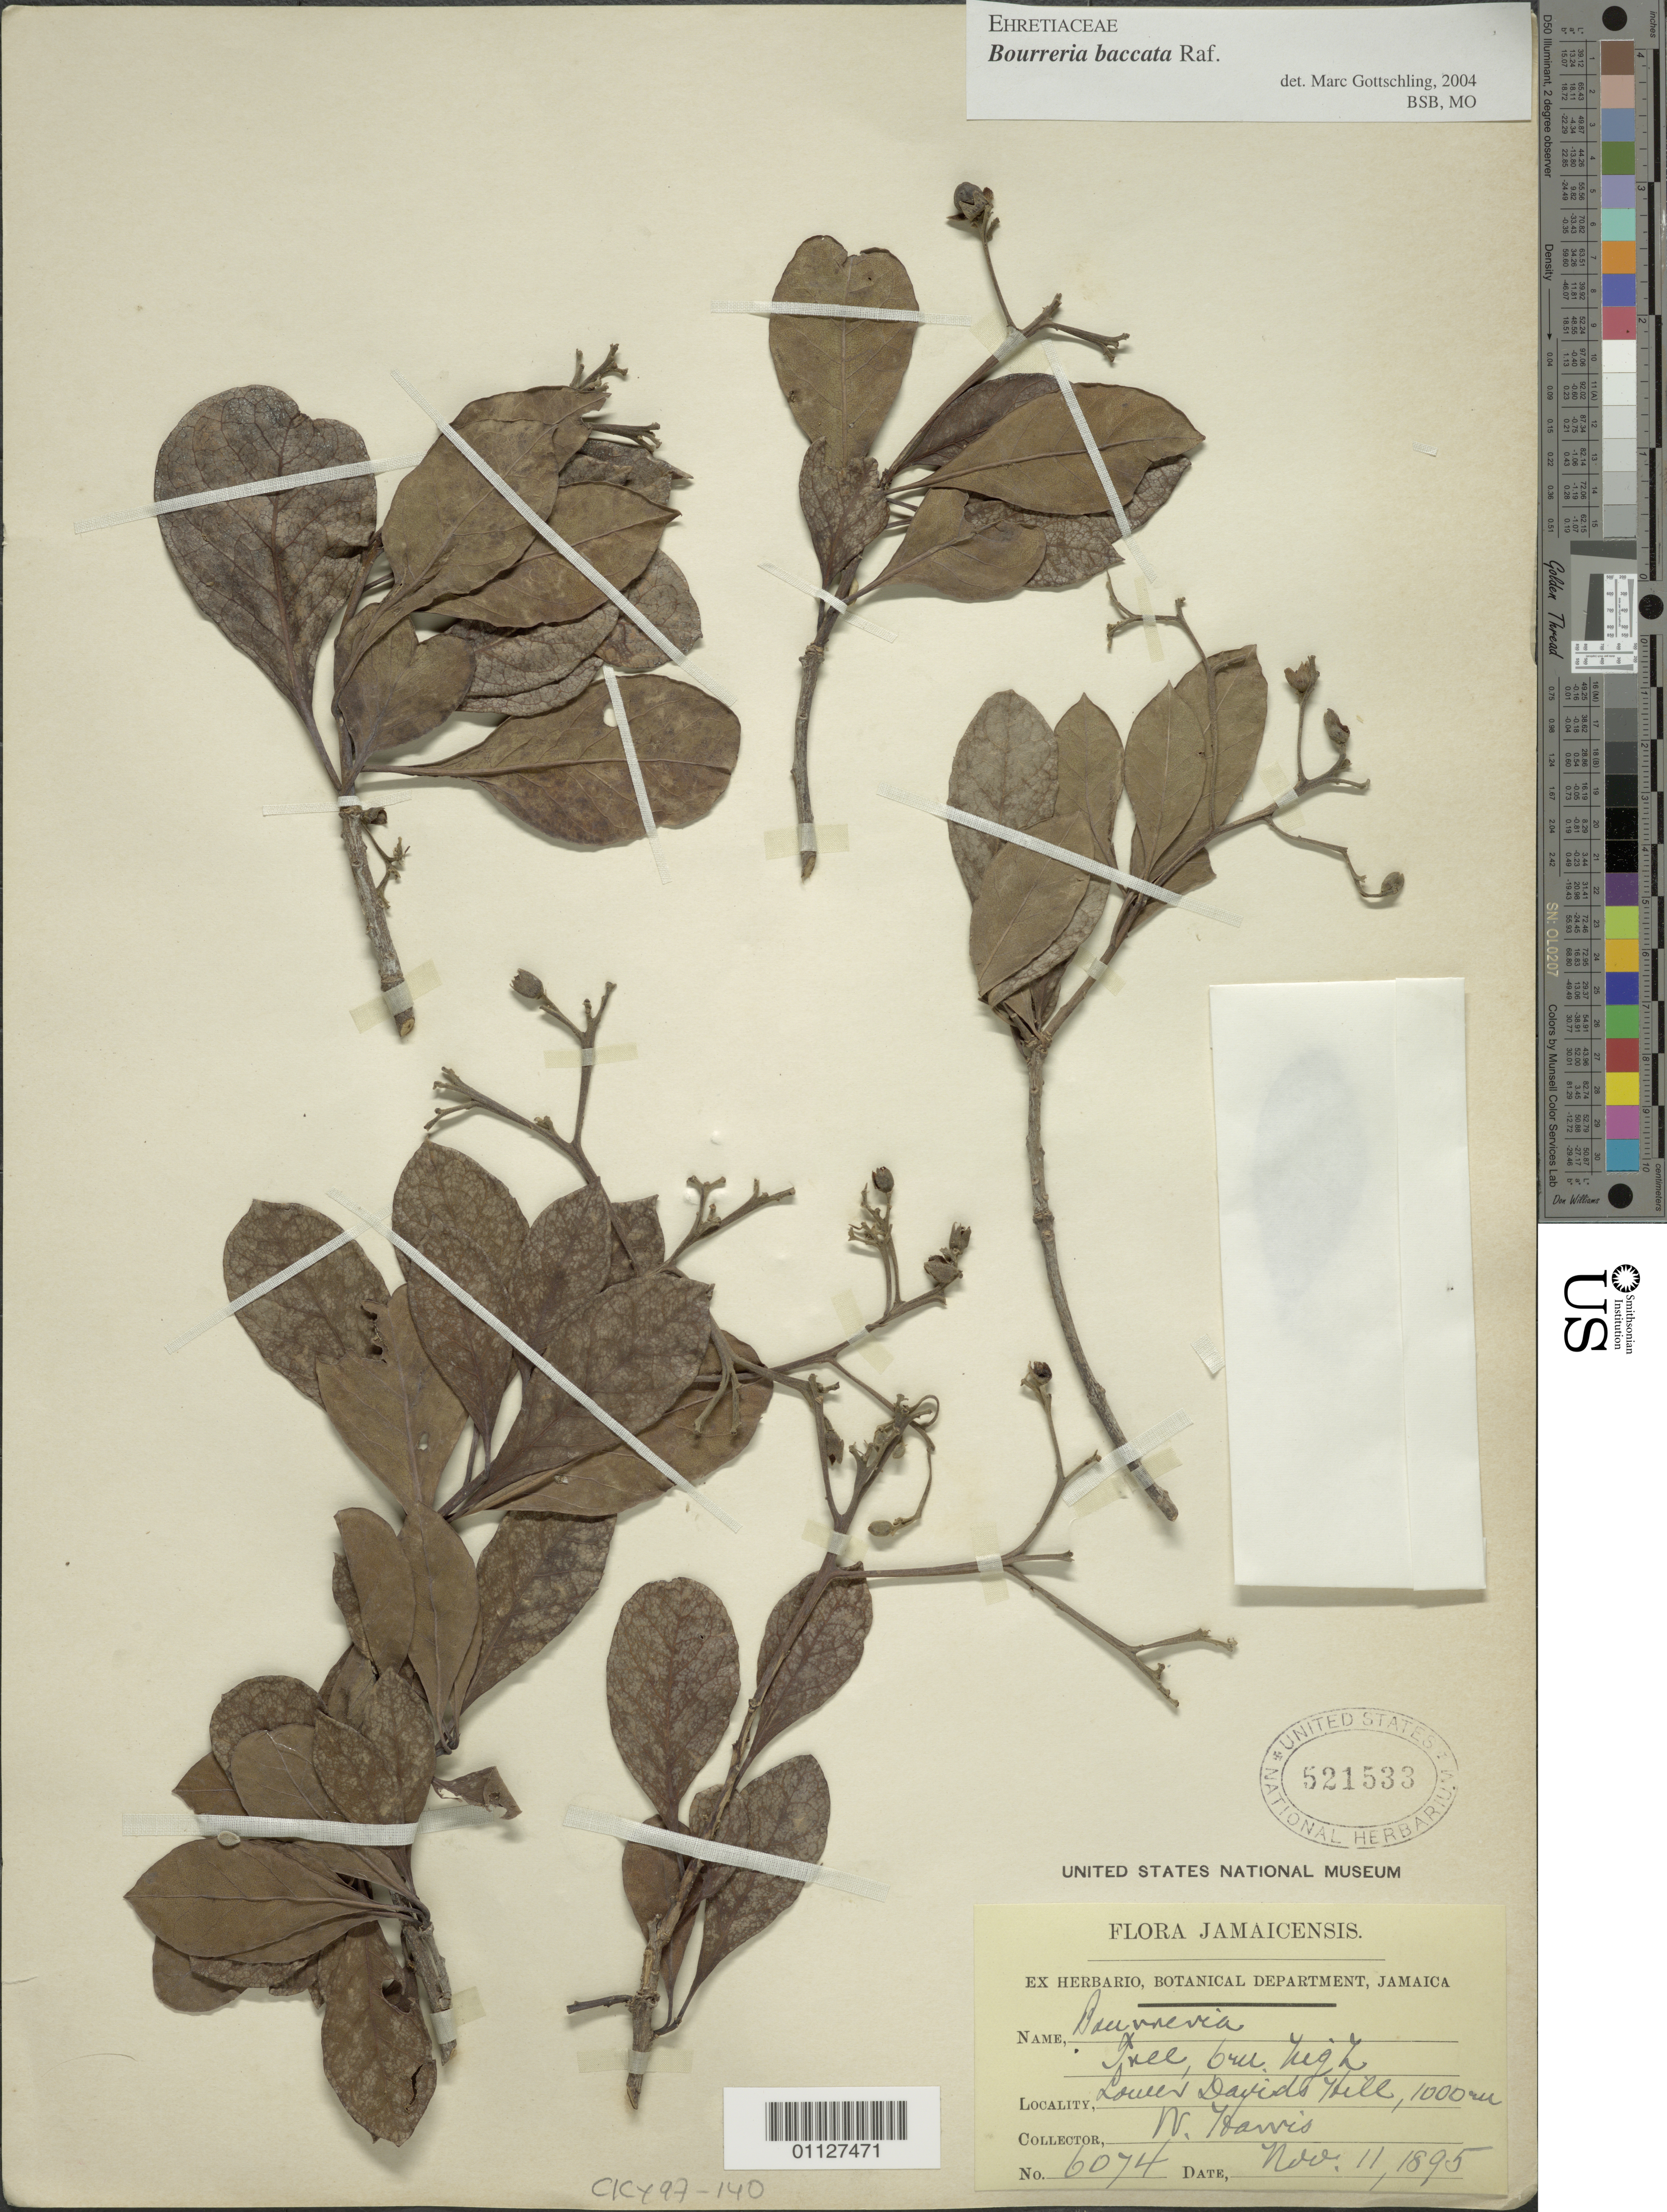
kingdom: Plantae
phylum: Tracheophyta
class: Magnoliopsida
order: Boraginales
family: Ehretiaceae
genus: Bourreria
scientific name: Bourreria baccata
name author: Raf.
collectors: W. Harris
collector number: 6074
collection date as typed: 11 Nov 1895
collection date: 1895-11-11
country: Jamaica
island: Jamaica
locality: Lower Davids Hill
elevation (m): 1000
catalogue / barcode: US 521533